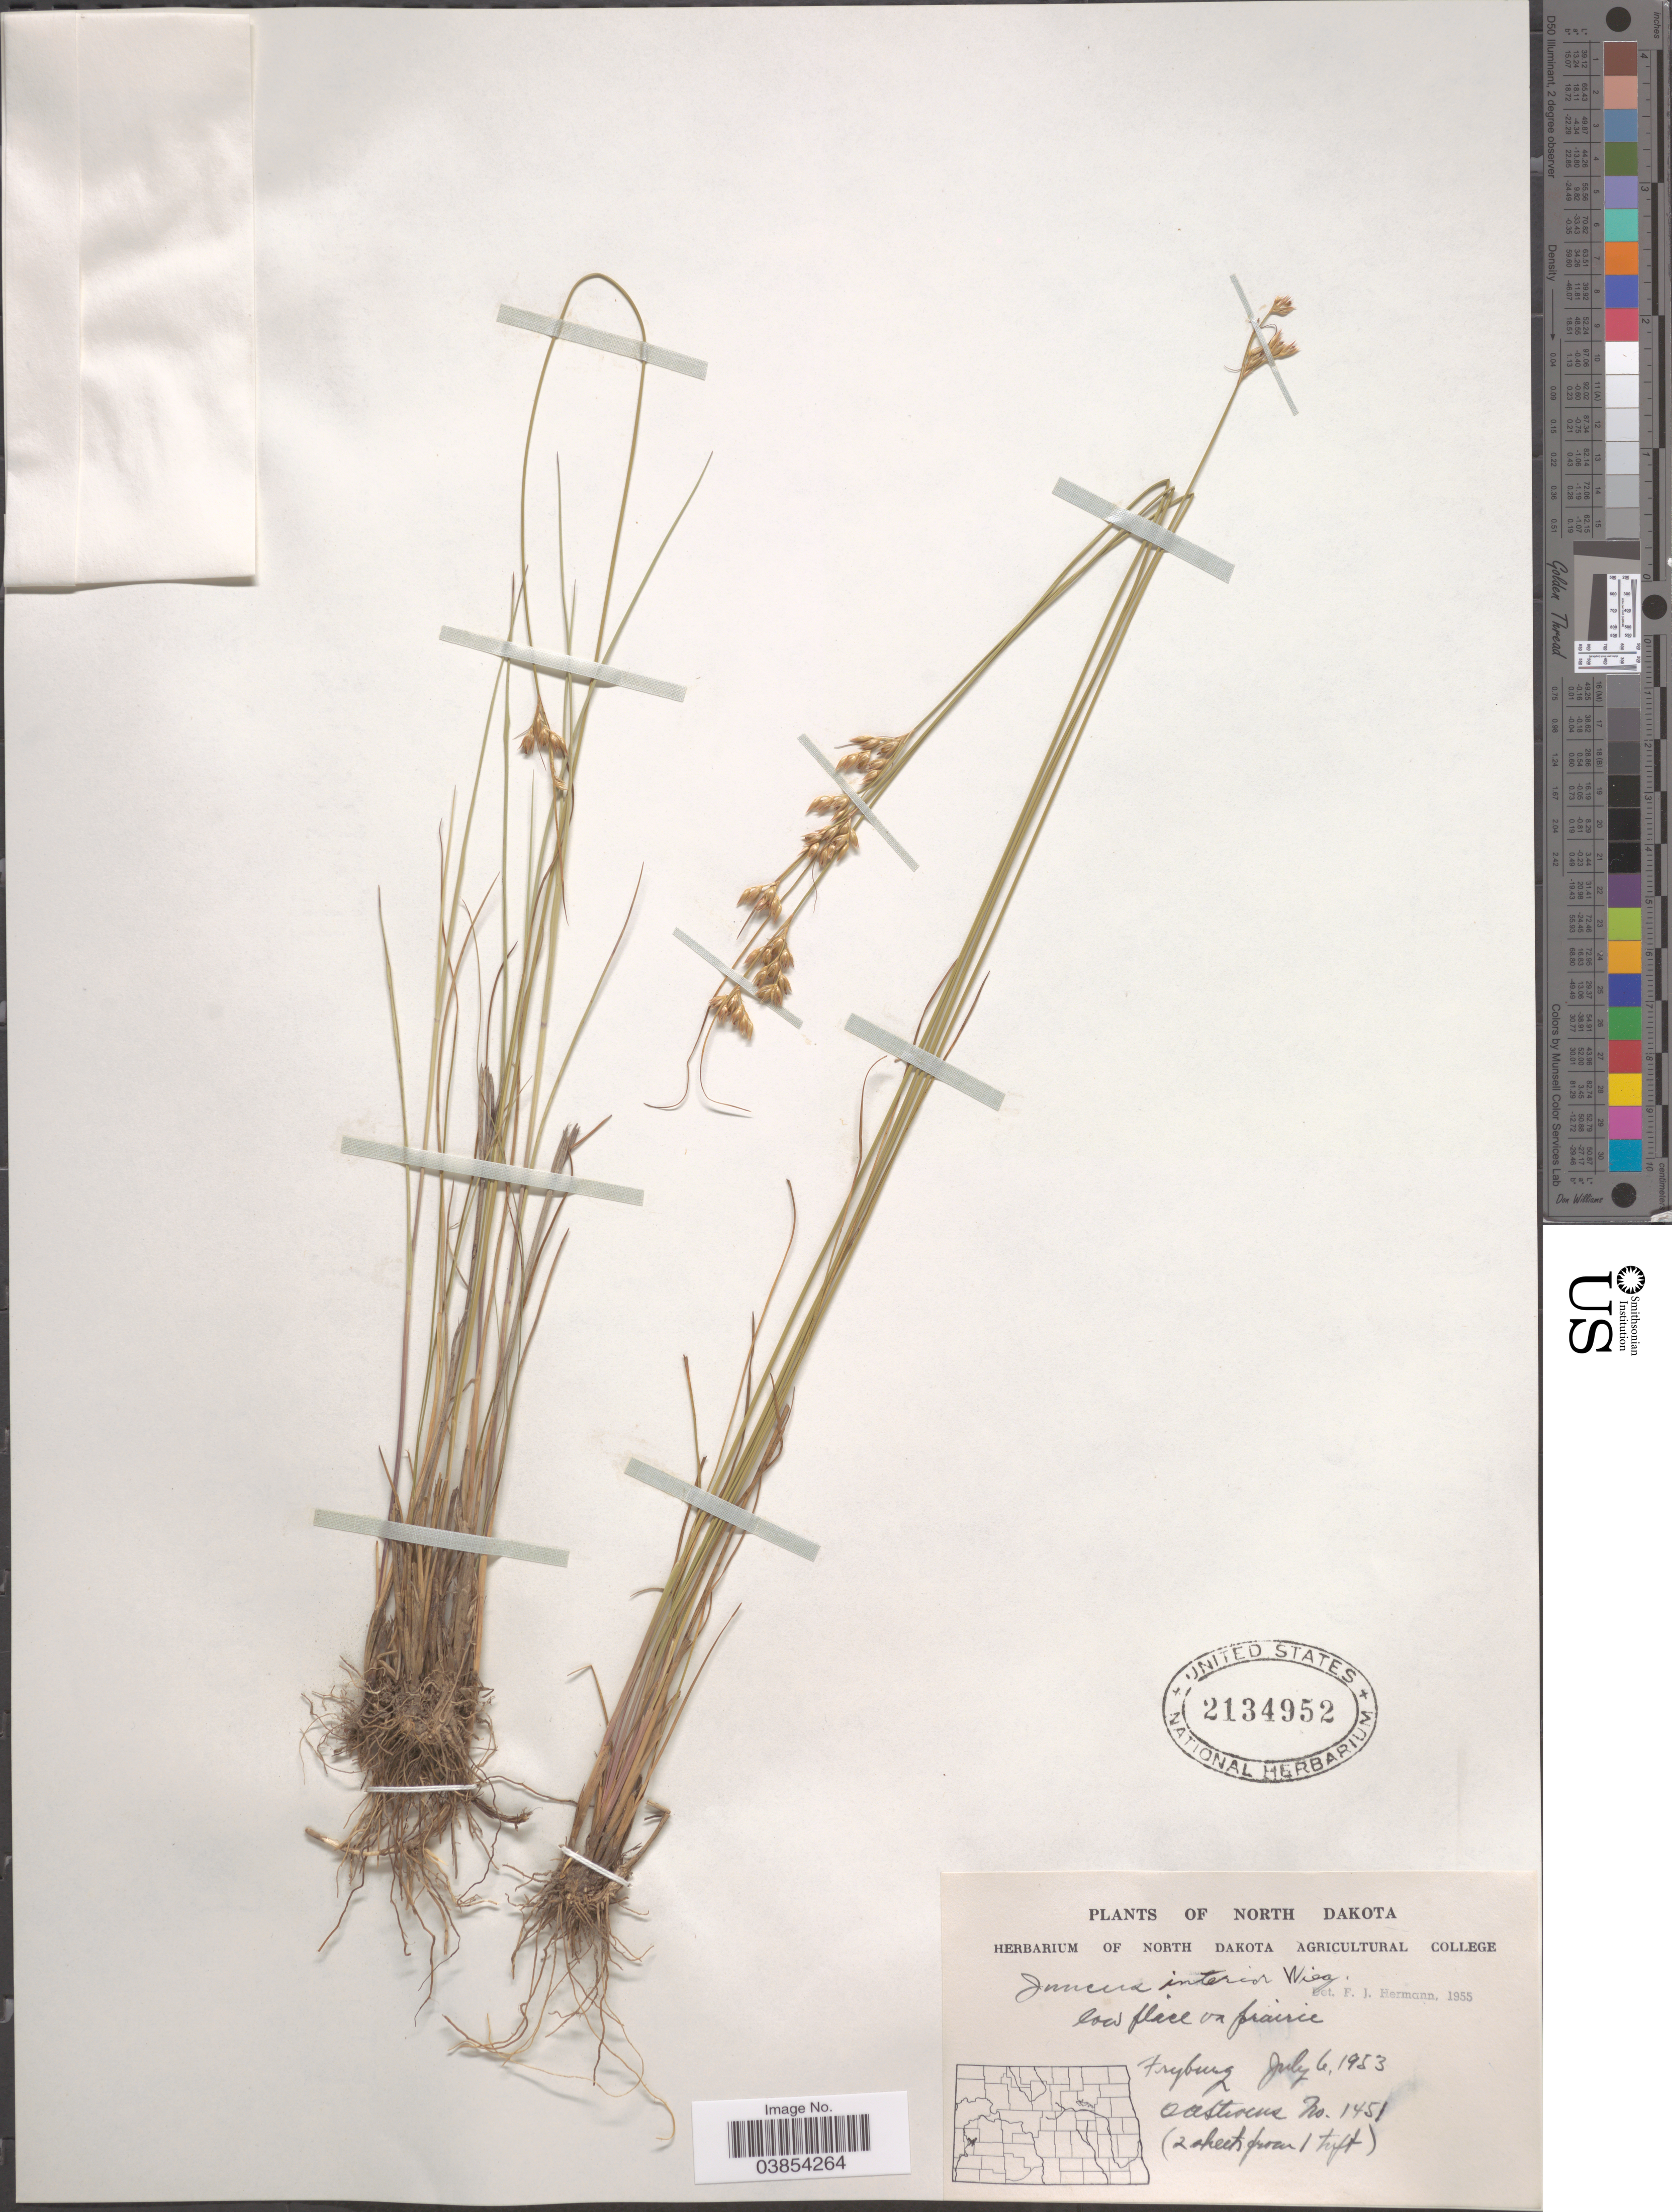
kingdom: Plantae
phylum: Tracheophyta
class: Liliopsida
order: Poales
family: Juncaceae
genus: Juncus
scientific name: Juncus interior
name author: Wiegand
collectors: O. A. Stevens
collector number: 1451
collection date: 1953-07-06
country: United States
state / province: North Dakota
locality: Fryburg.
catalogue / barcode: US 2134952